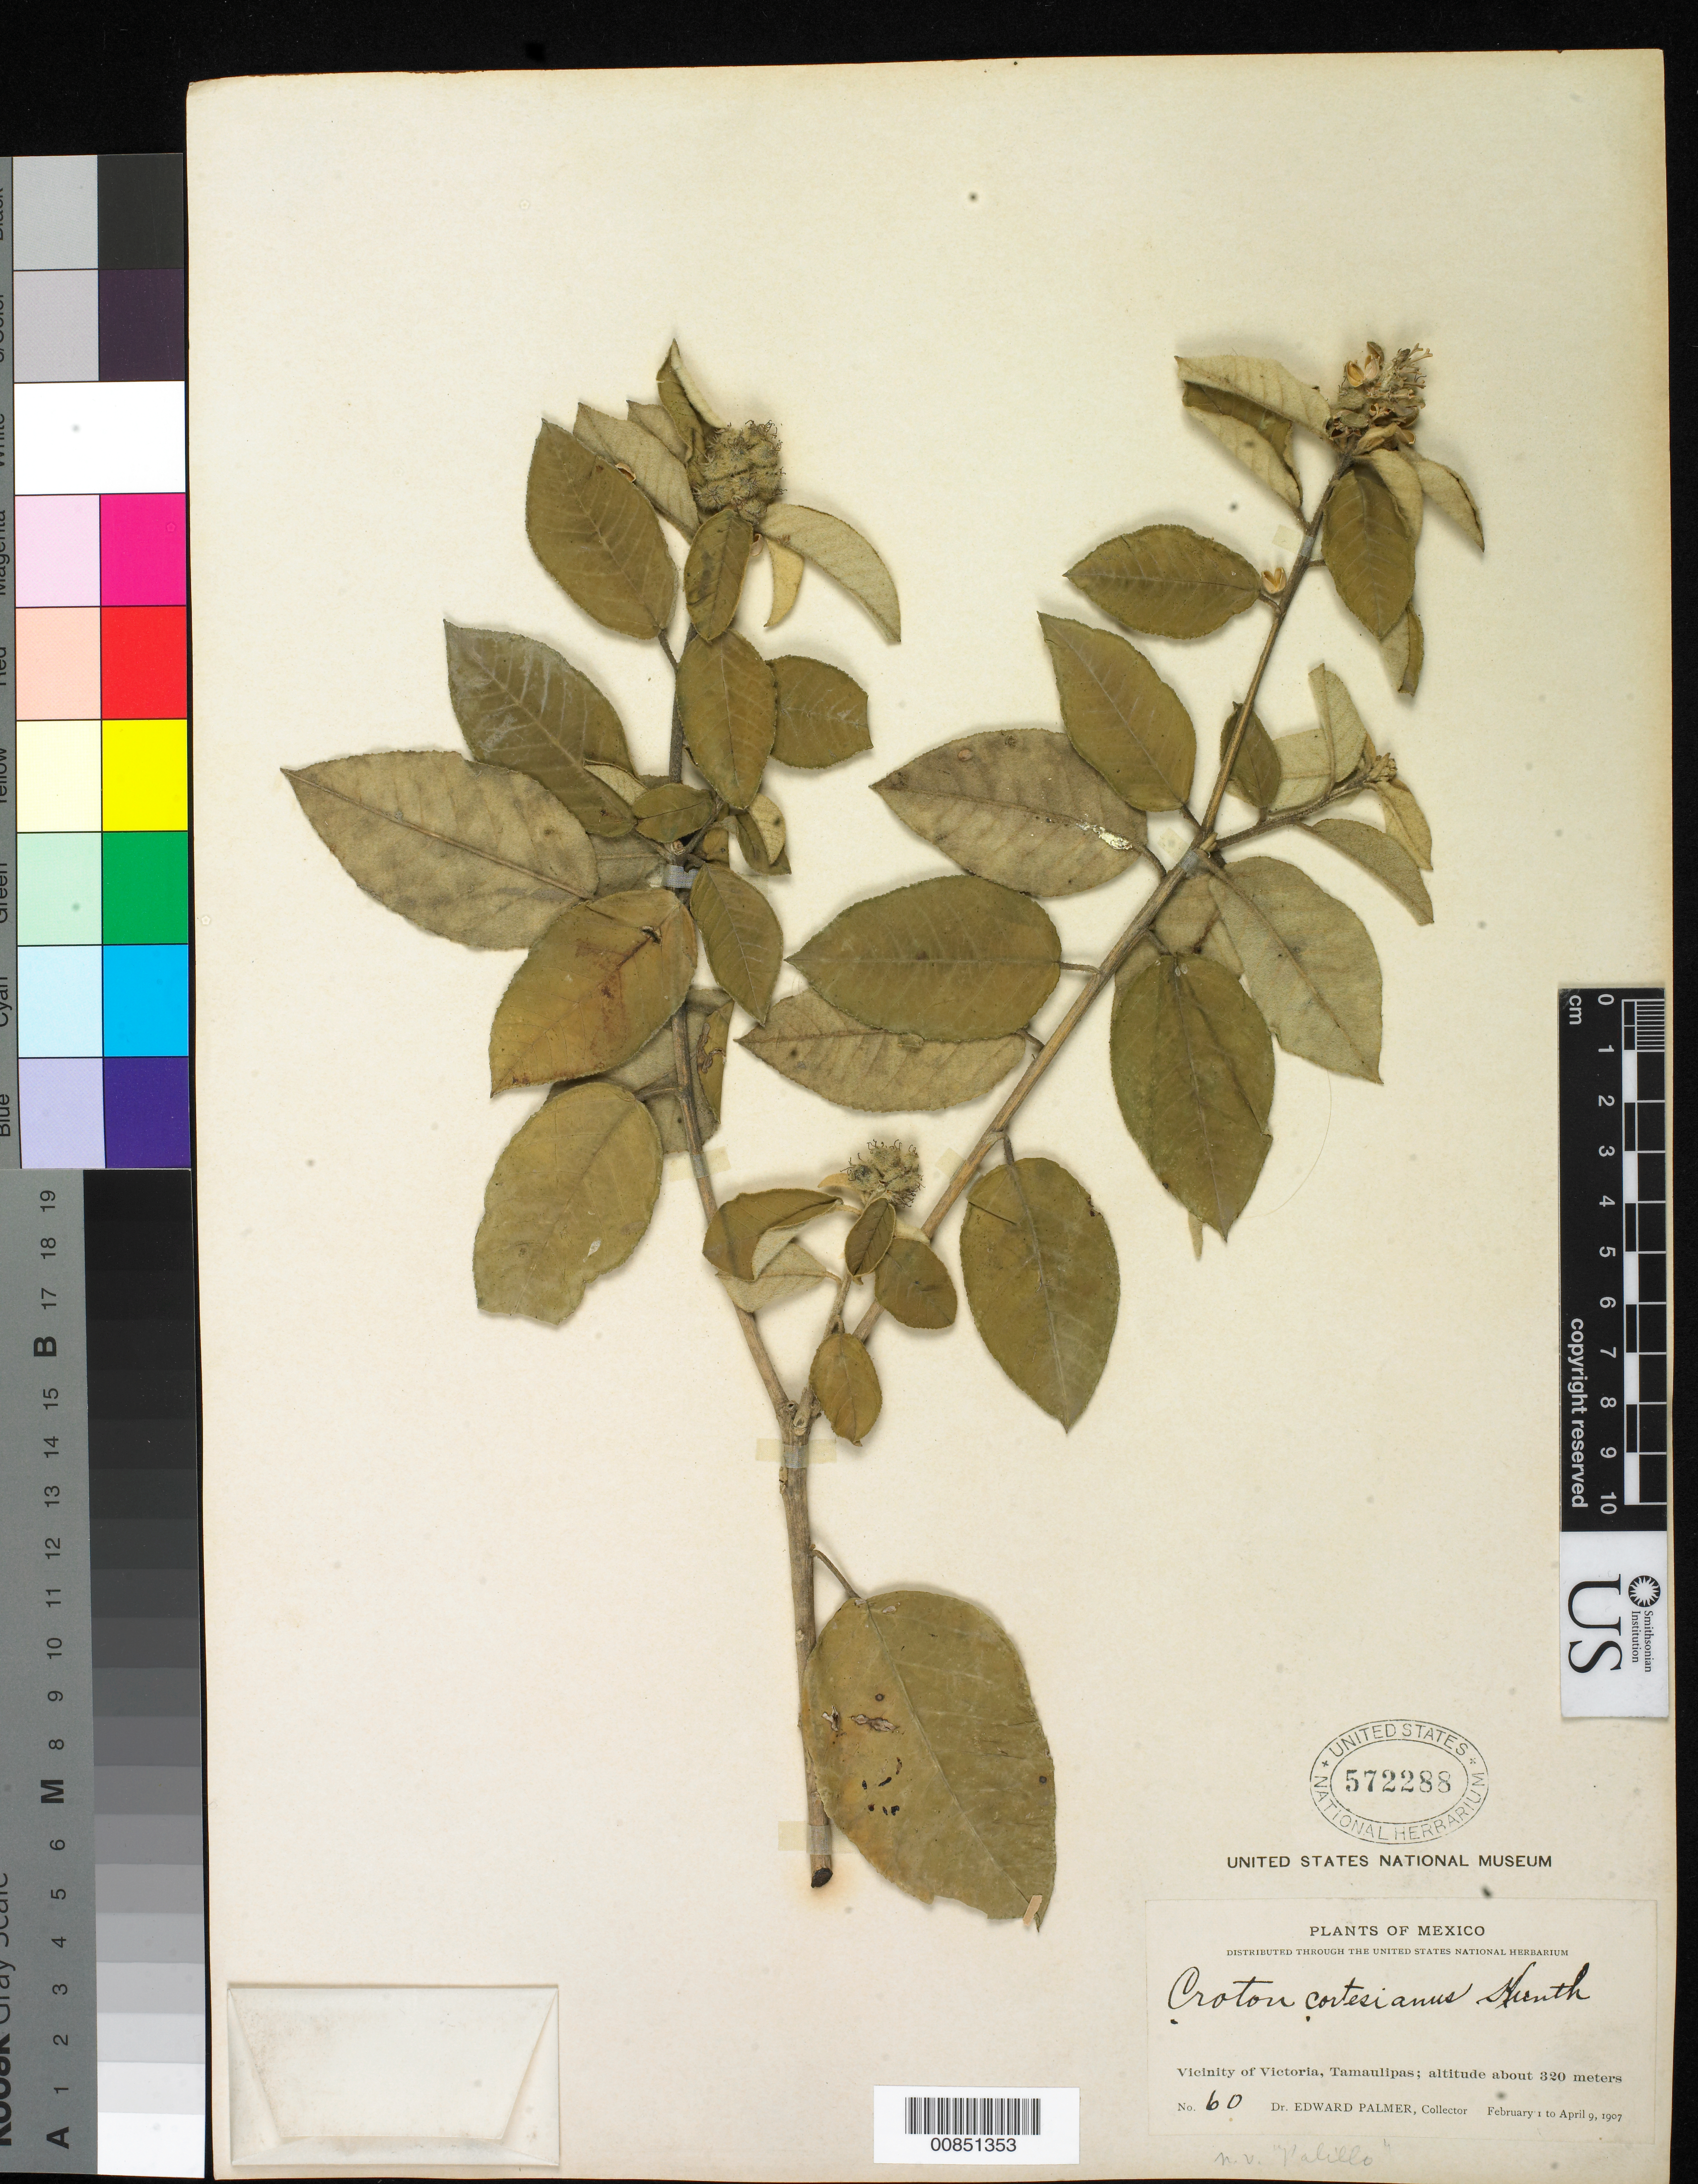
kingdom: Plantae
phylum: Tracheophyta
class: Magnoliopsida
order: Malpighiales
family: Euphorbiaceae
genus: Croton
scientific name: Croton cortesianus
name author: Kunth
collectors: E. Palmer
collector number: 60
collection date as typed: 01 Feb 1907 to 09 Apr 1907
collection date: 1907-02-01/1907-04-09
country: Mexico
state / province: Tamaulipas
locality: Vicinity of Victoria.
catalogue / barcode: US 572288